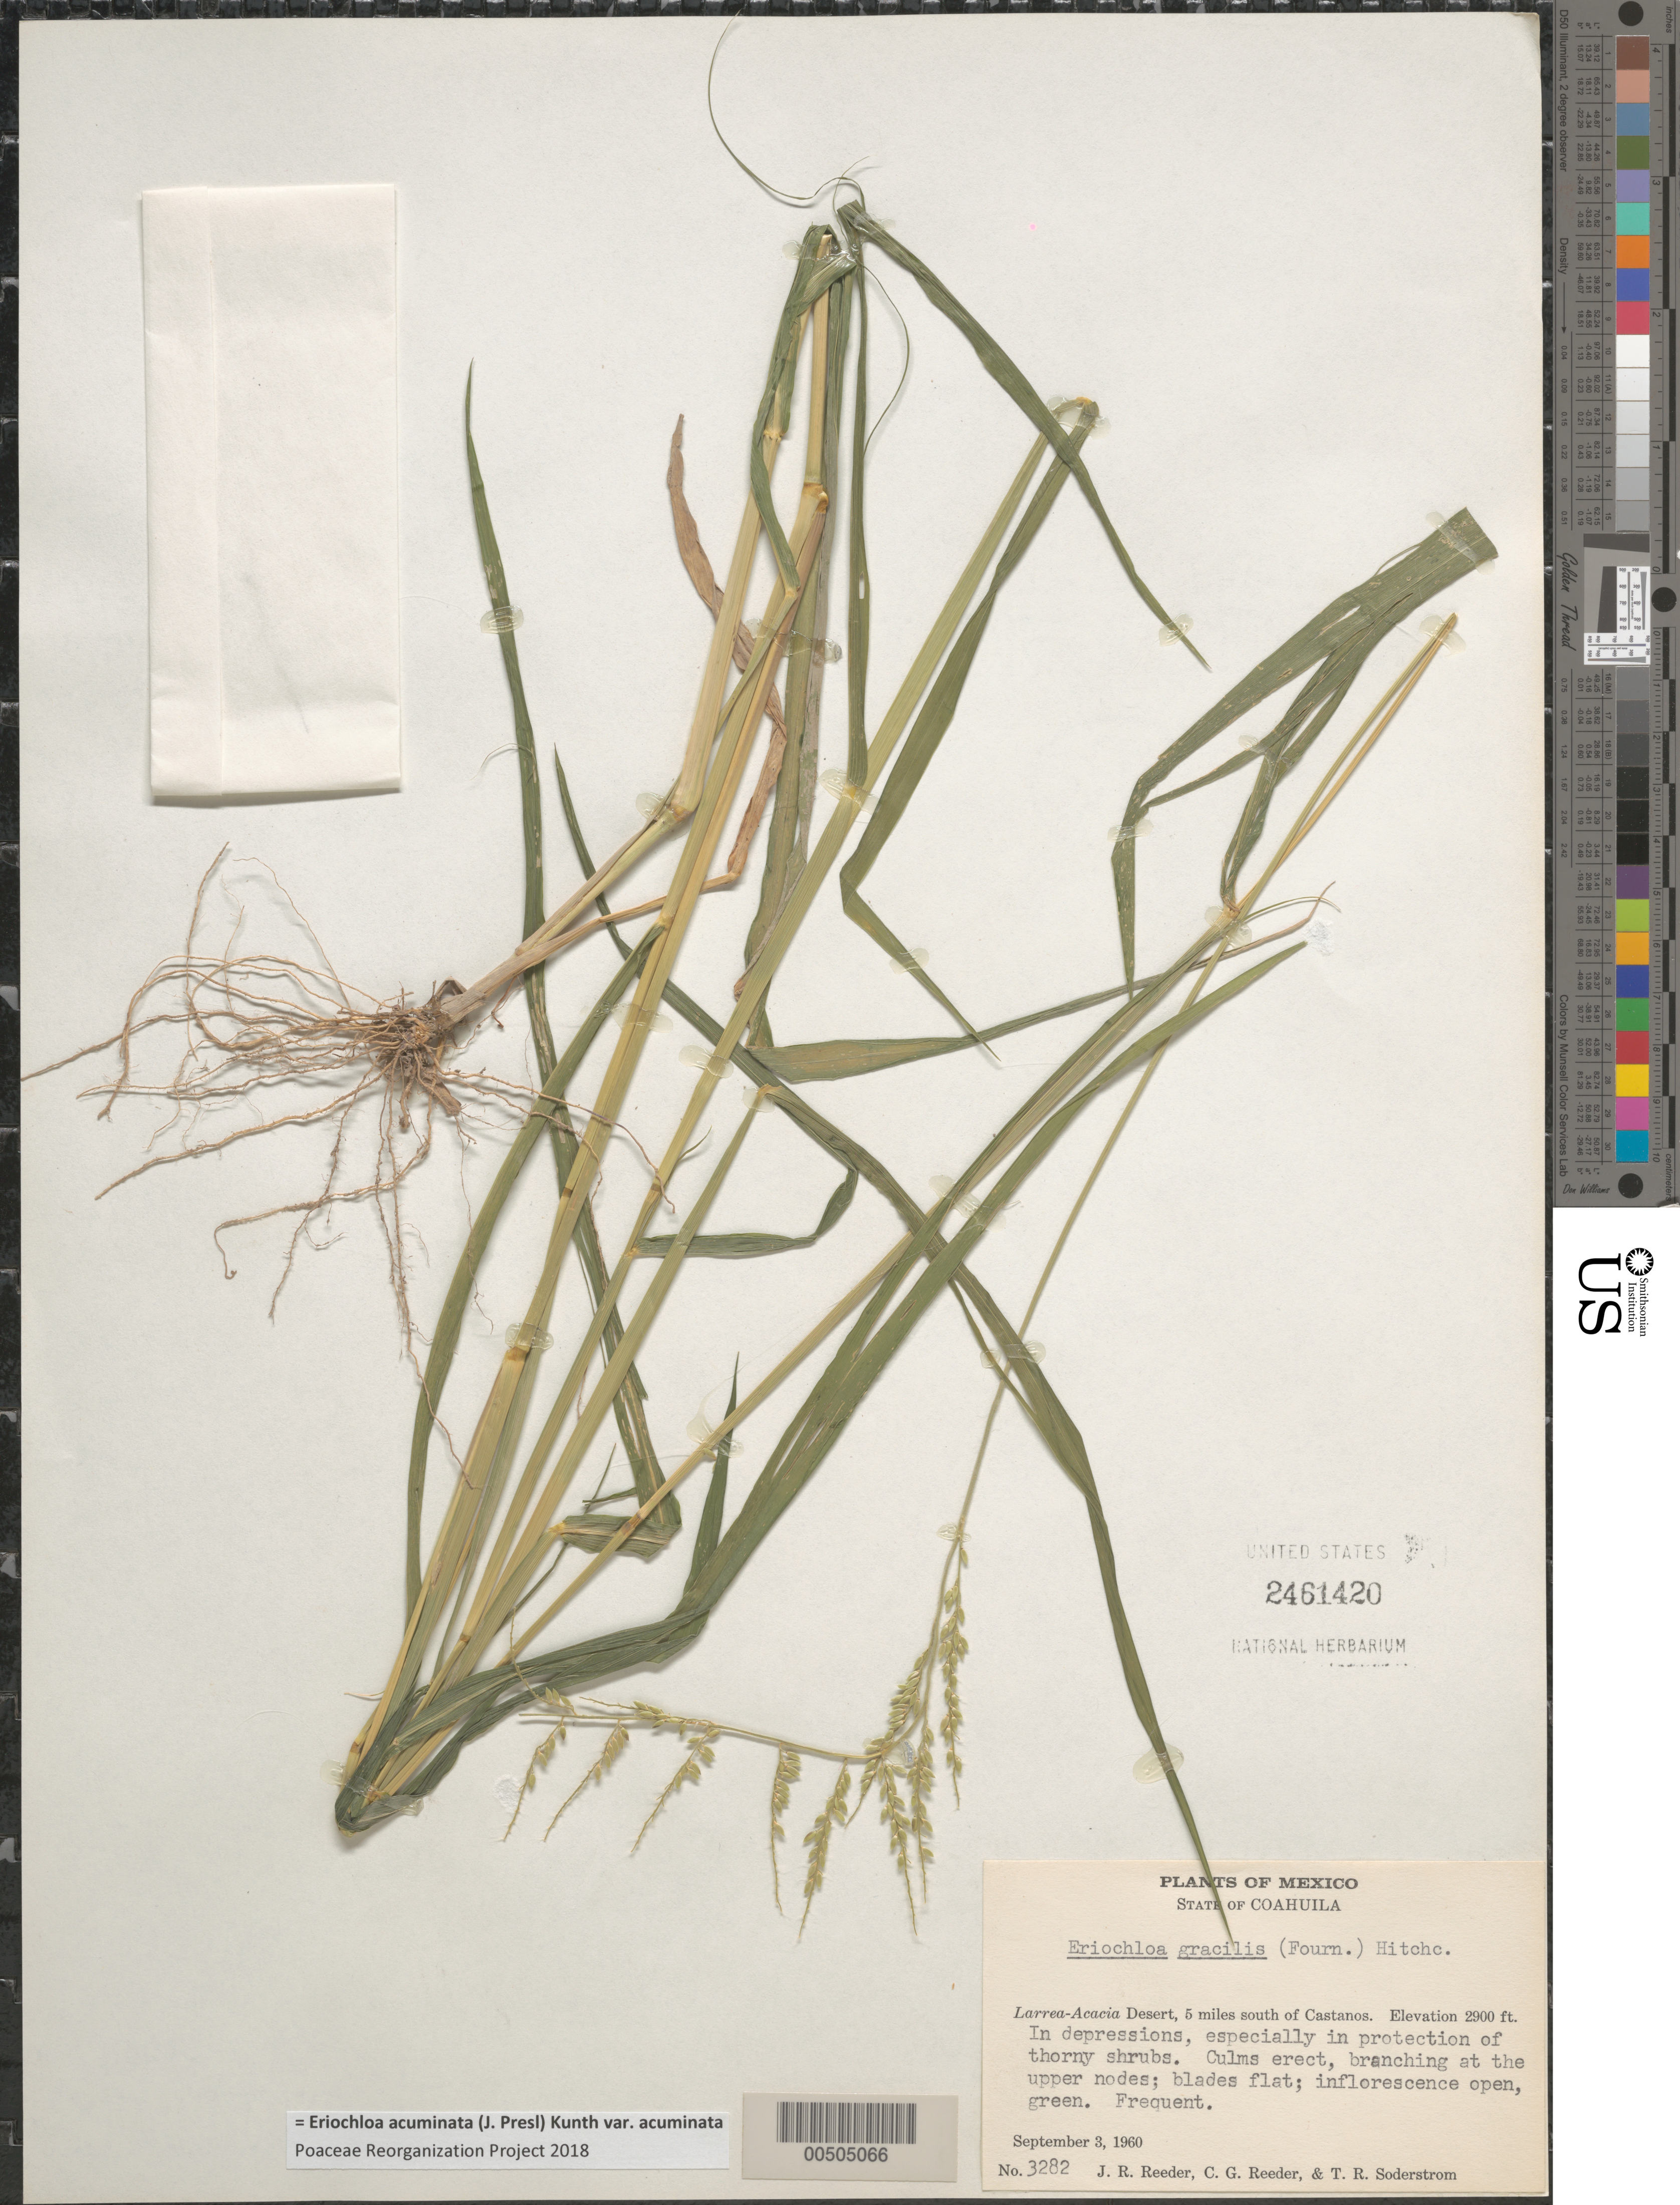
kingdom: Plantae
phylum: Tracheophyta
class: Liliopsida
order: Poales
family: Poaceae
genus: Eriochloa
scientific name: Eriochloa acuminata var. acuminata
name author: (J. Presl) Kunth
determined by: Poaceae Reorganization Project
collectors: J. R. Reeder, C. G. Reeder & T. R. Soderstrom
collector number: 3282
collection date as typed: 3 Sep 1960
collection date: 1960-09-03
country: Mexico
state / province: Coahuila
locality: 5 mi S of Castanos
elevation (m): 884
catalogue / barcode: US 2461420